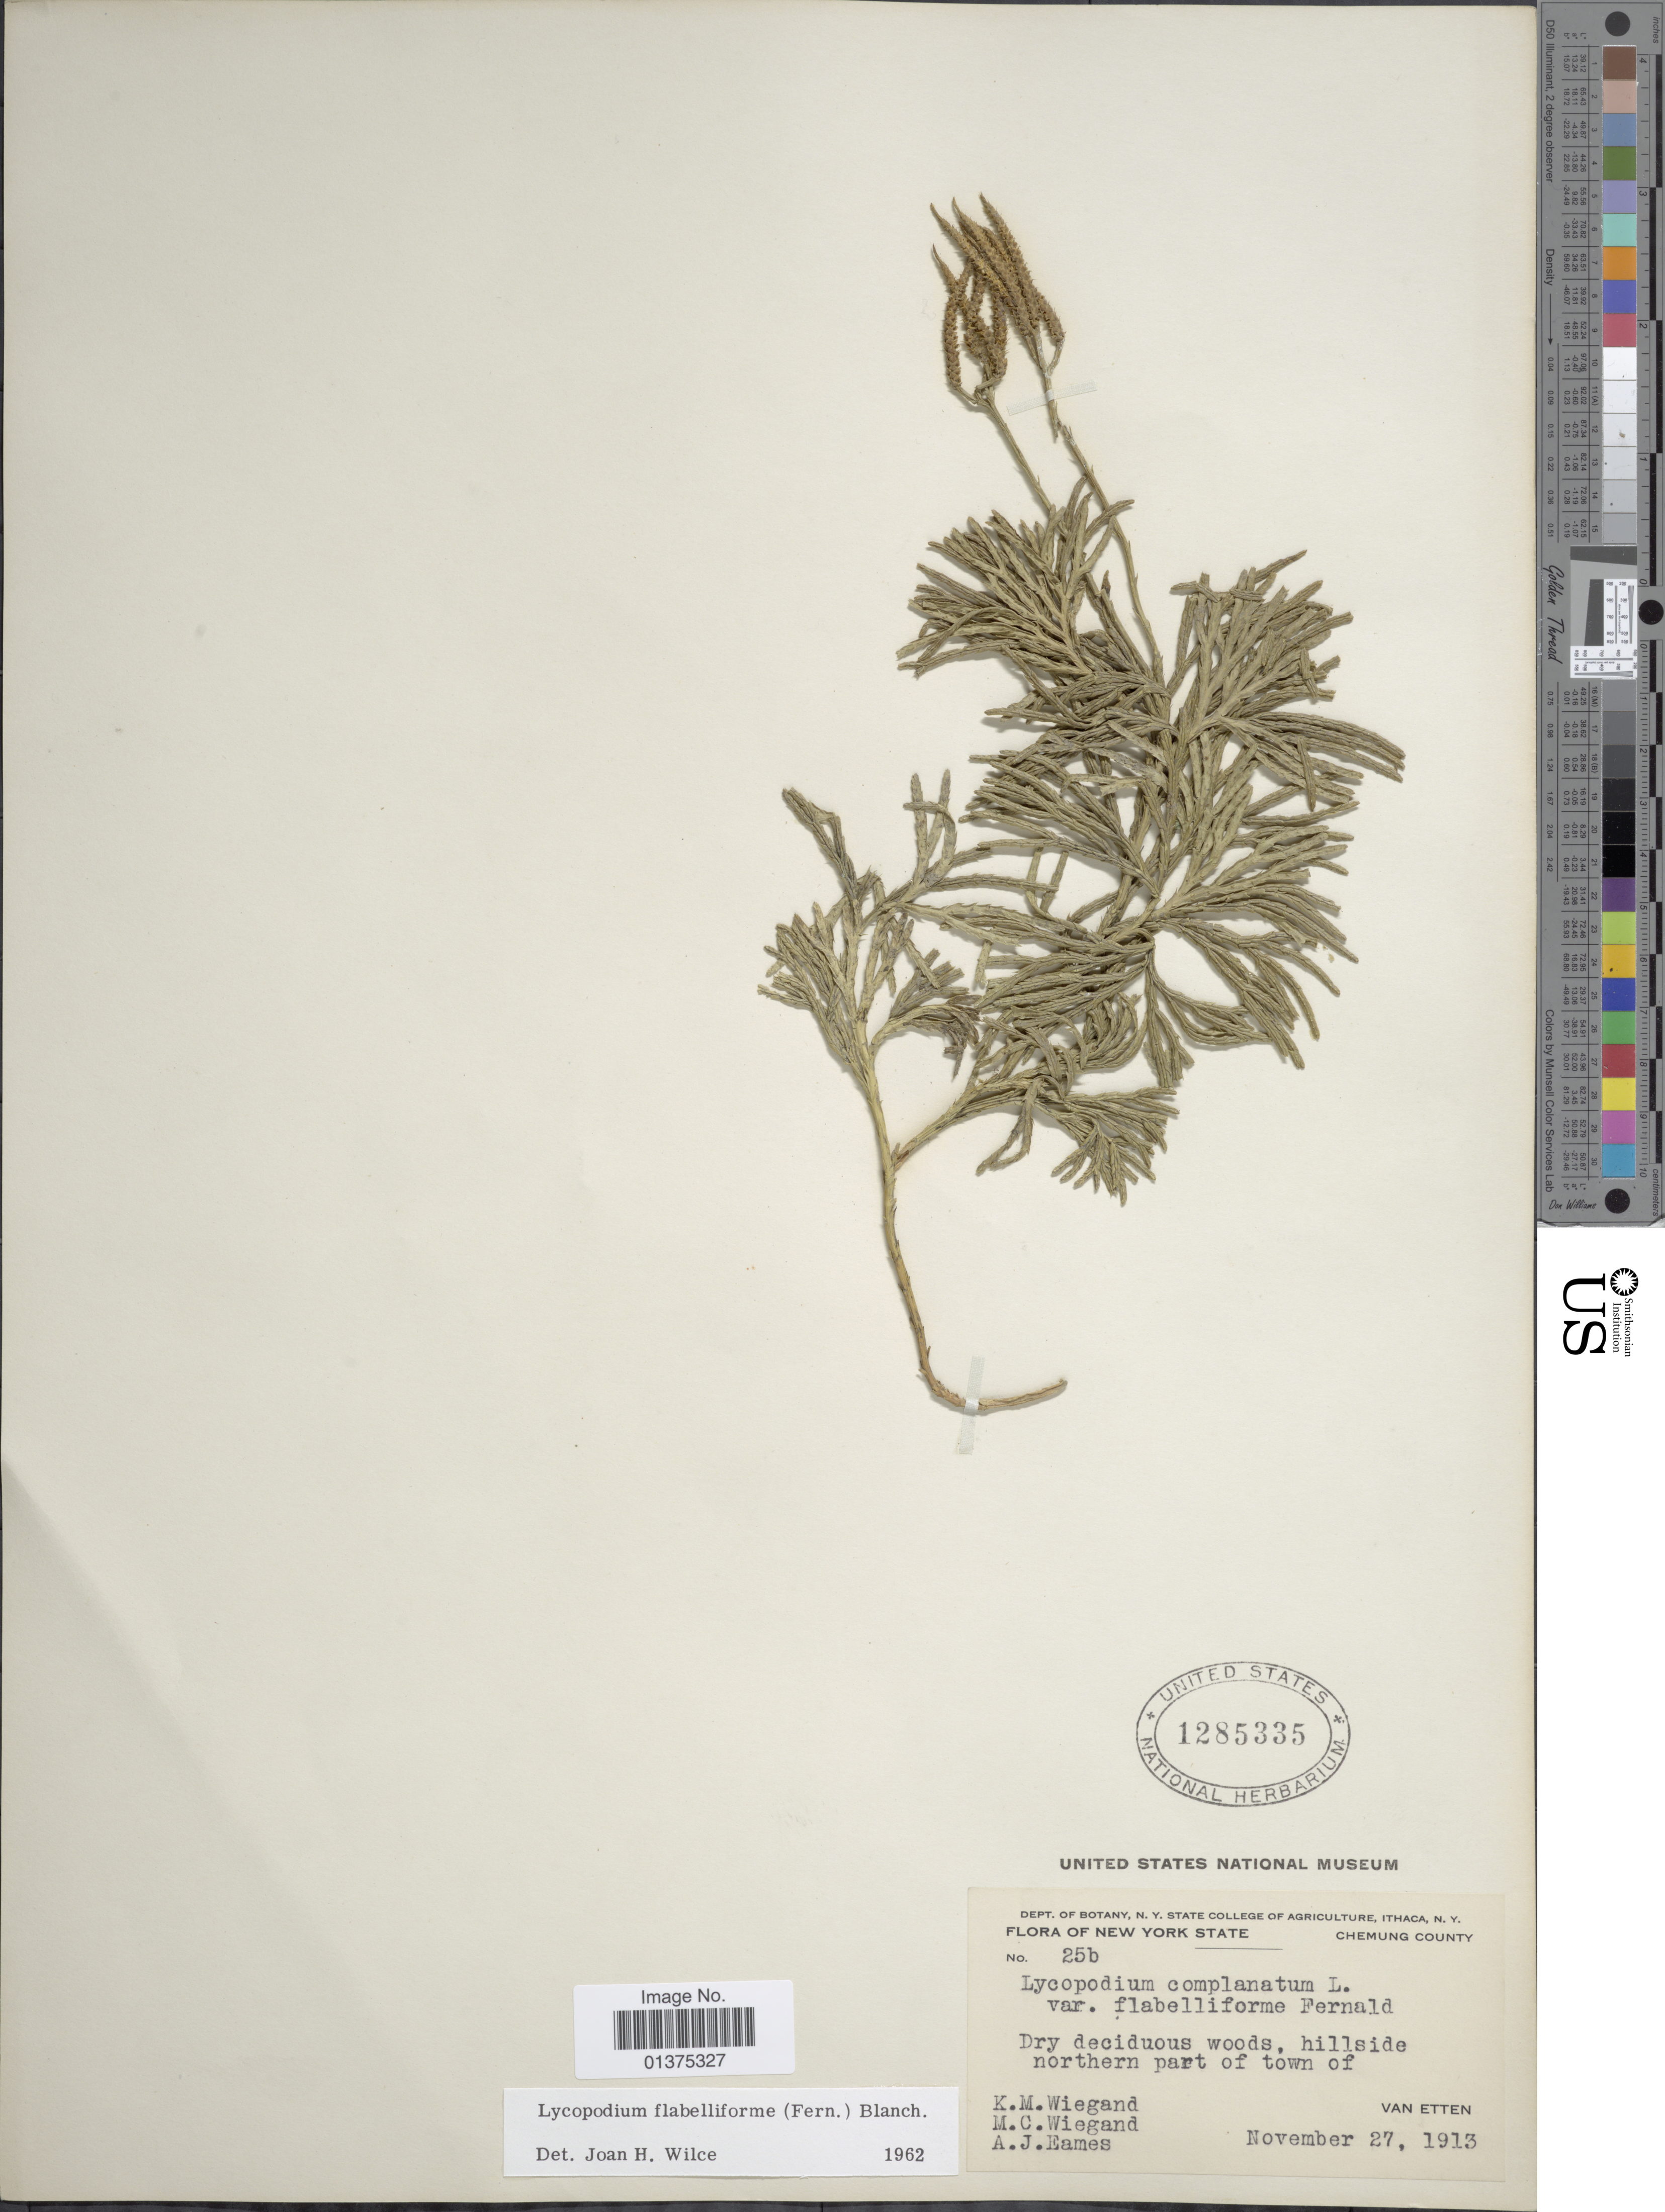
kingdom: Plantae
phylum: Tracheophyta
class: Lycopodiopsida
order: Lycopodiales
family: Lycopodiaceae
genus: Diphasiastrum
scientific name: Diphasiastrum digitatum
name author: (Dill. ex A. Braun) Holub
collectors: K. M. Wiegand, M. Wiegand & A. J. Eames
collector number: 25b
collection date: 1913-11-27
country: United States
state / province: New York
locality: New York State, Chemung County, dry deciduous woods, hillside northern part of town of van Etten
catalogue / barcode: US 1285335